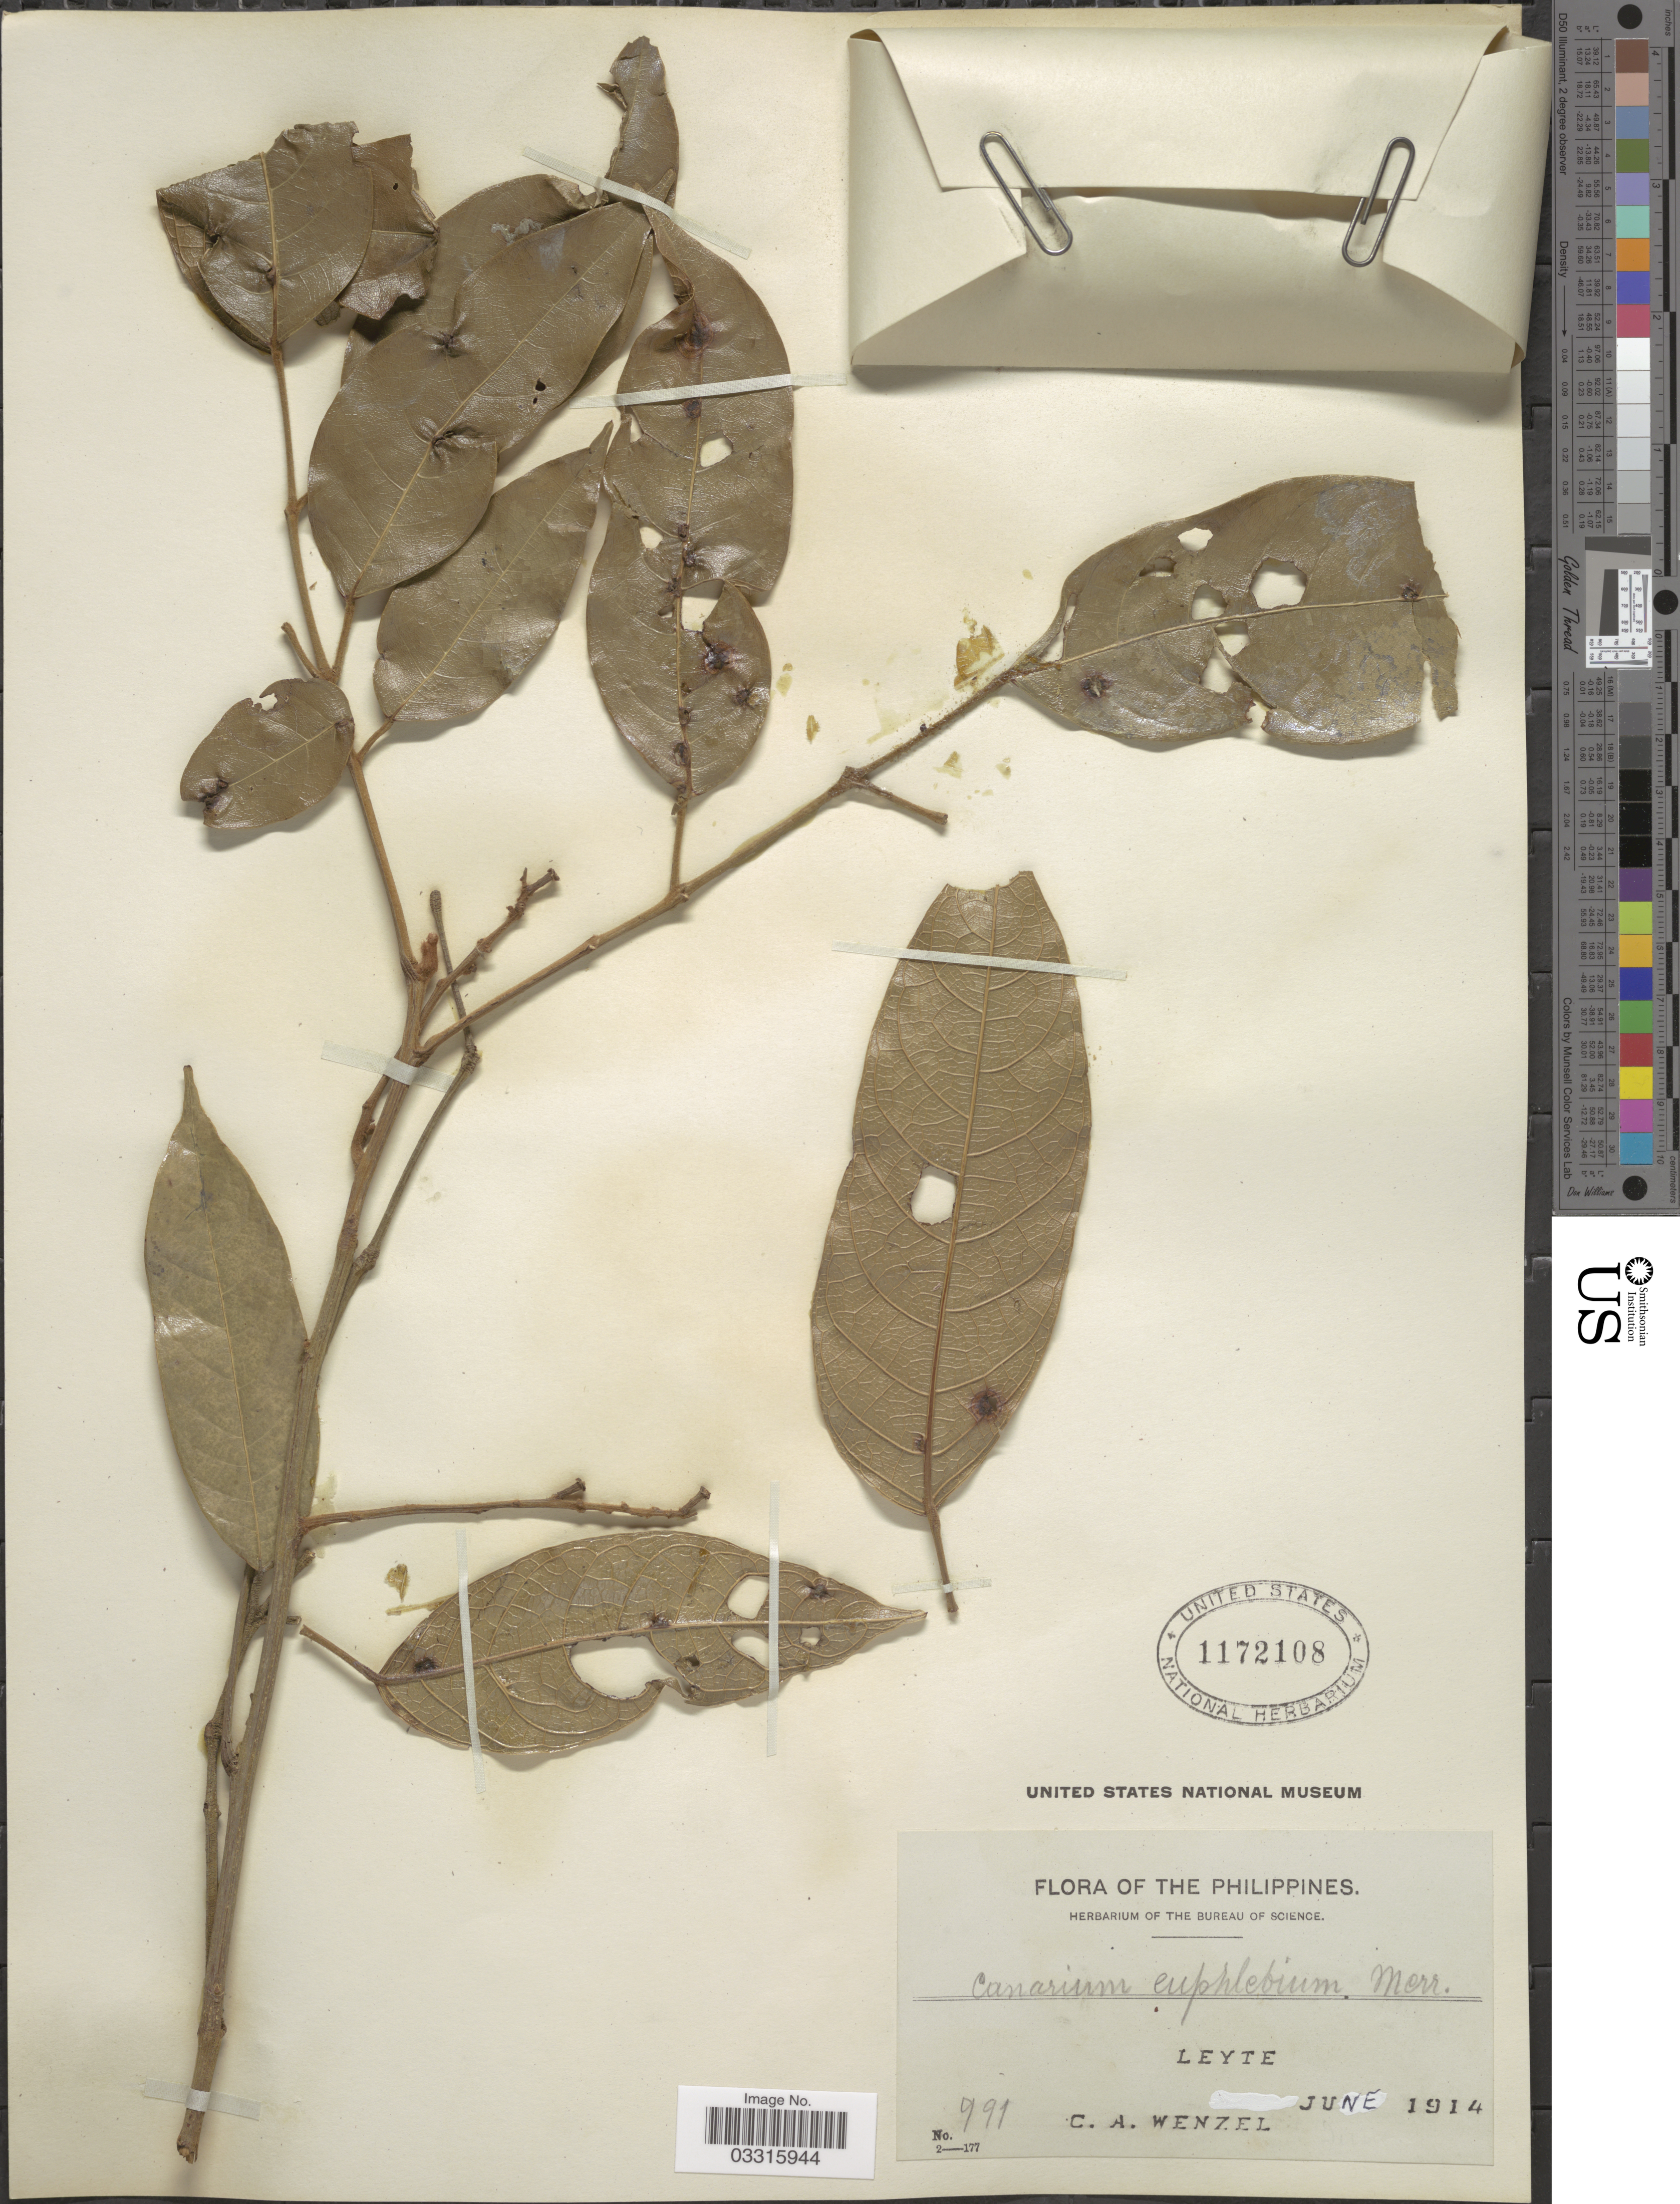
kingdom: Plantae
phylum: Tracheophyta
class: Magnoliopsida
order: Sapindales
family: Burseraceae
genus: Canarium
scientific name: Canarium asperum subsp. asperum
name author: Benth.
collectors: C. Wenzel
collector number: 991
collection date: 1914-06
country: Philippines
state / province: Eastern Visayas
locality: Leyte.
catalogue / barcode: US 1172108